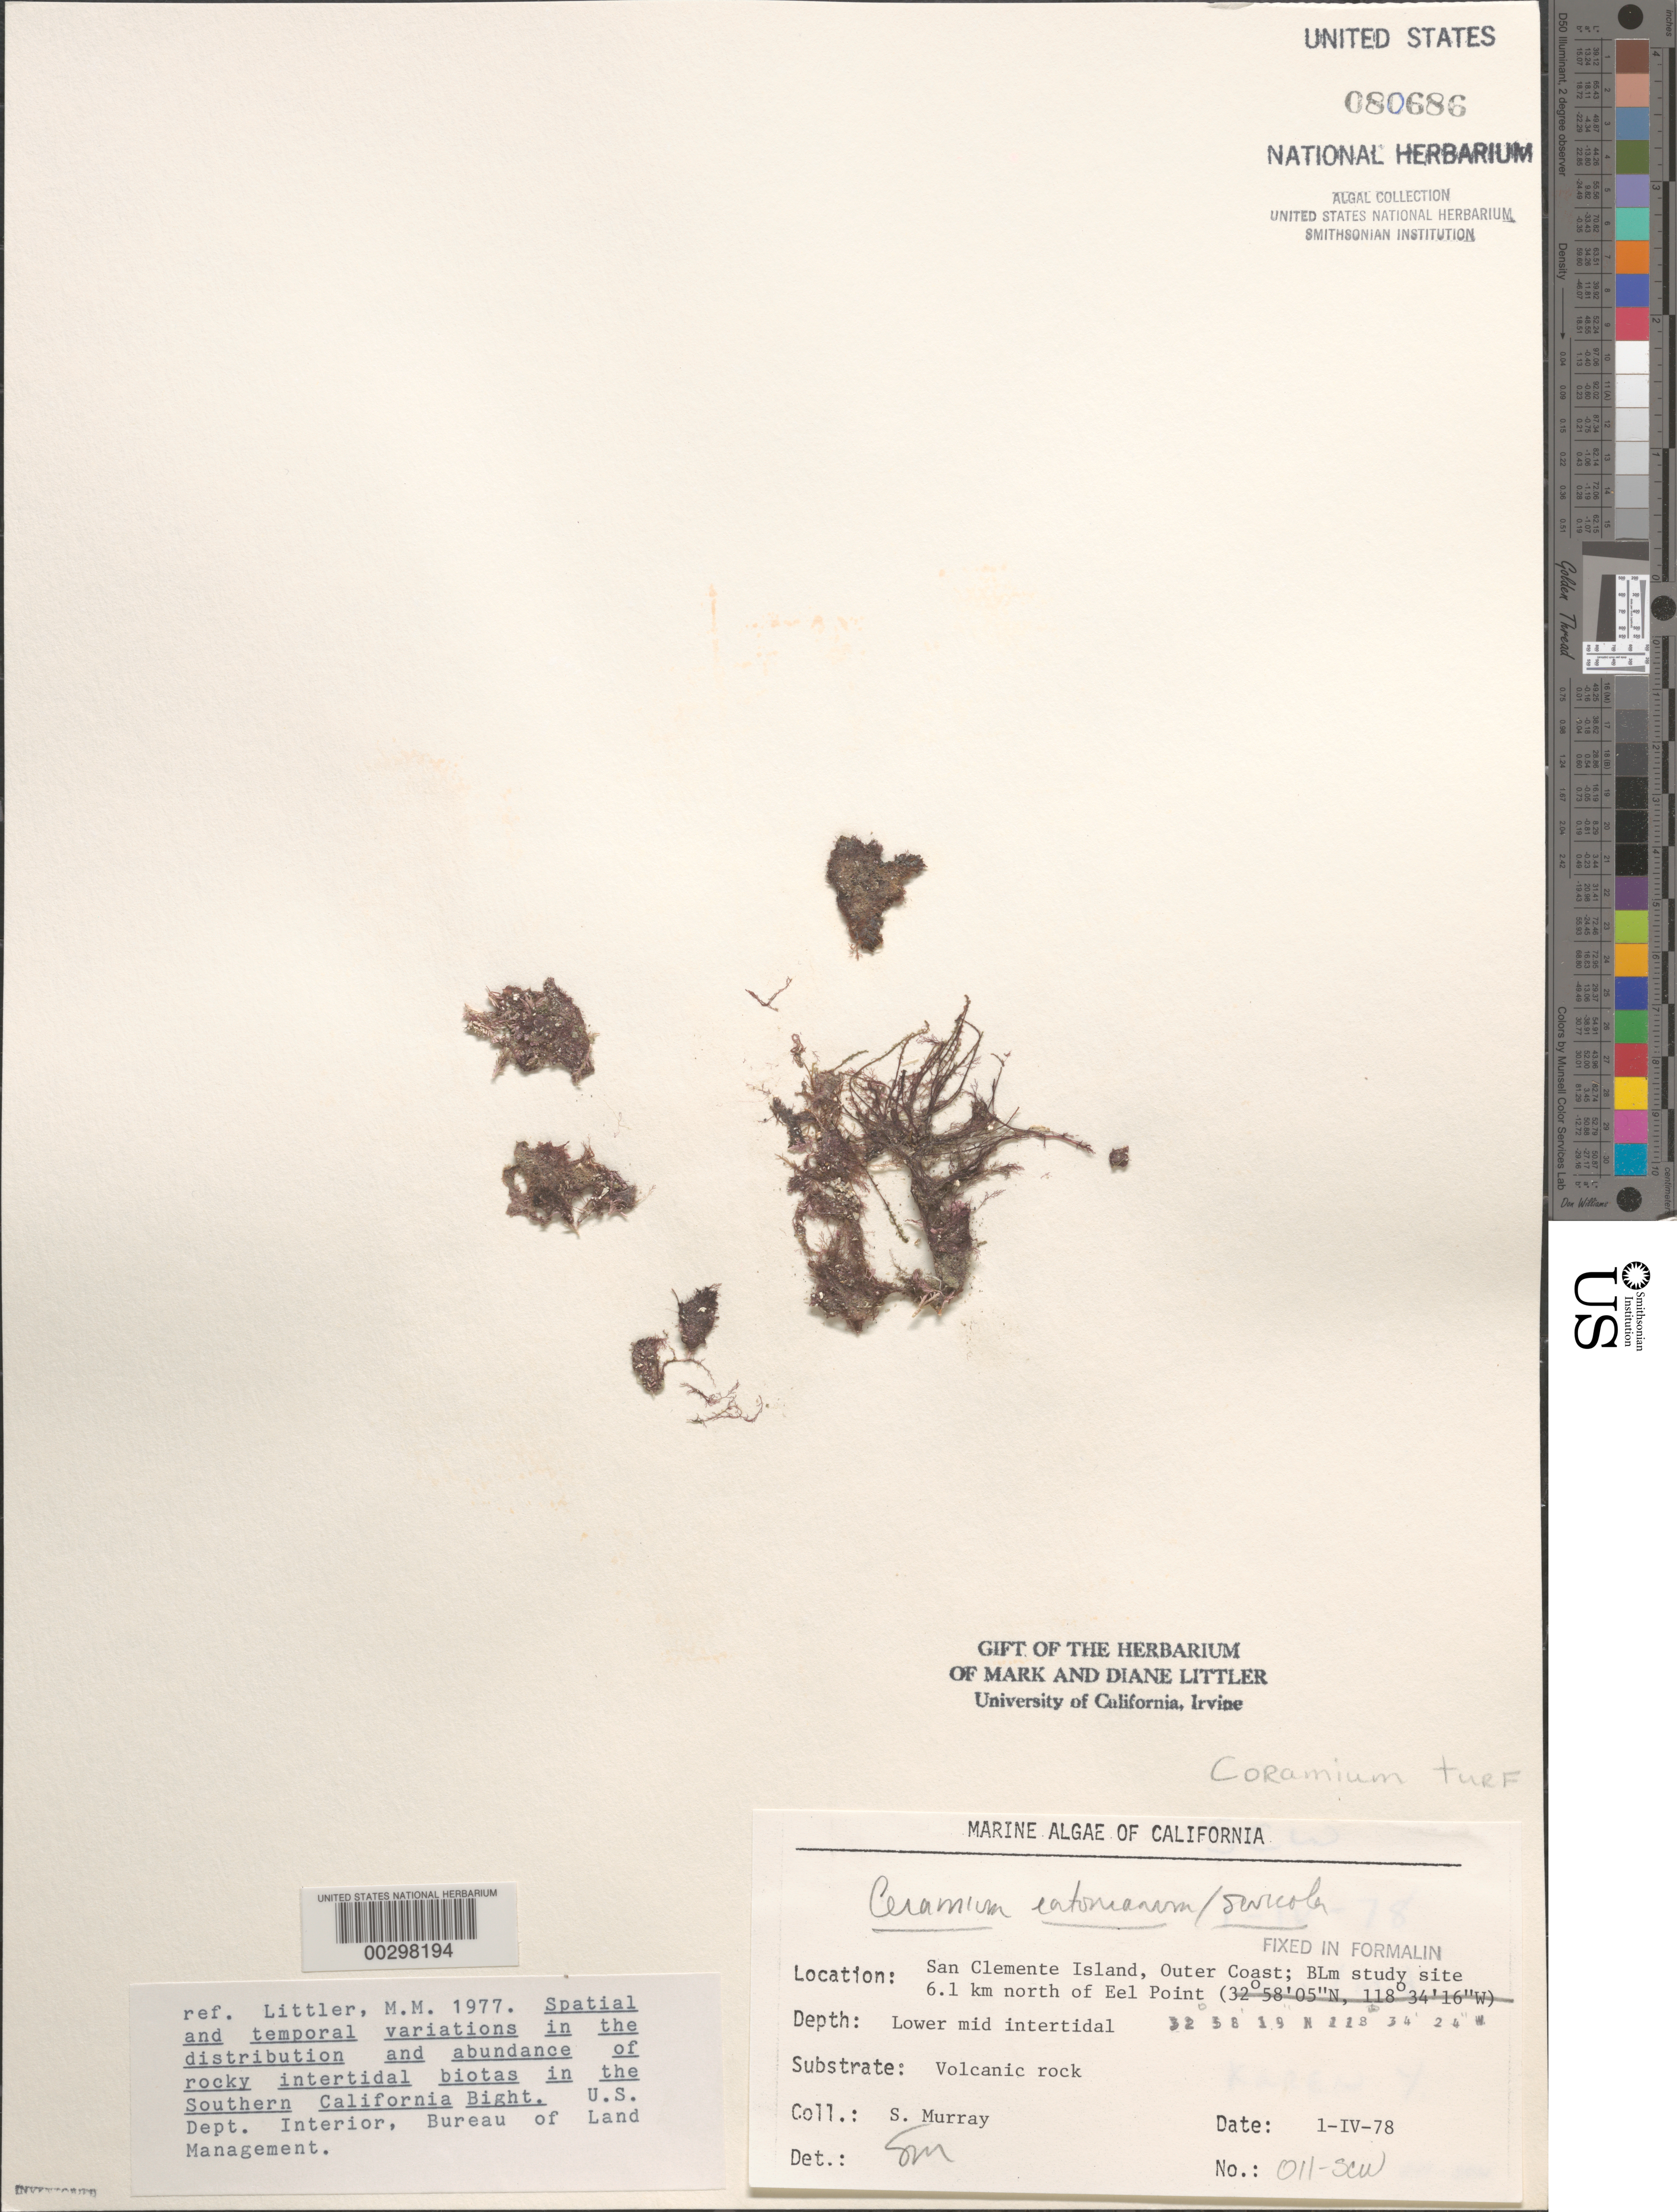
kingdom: Plantae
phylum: Rhodophyta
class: Florideophyceae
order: Ceramiales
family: Ceramiaceae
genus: Corallophila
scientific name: Corallophila eatoniana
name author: (Farl.) T.O. Cho et al.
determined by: Algae name updating Project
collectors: S. N. Murray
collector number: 011-scw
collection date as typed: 01 Apr 1978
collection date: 1978-04-01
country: United States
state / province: California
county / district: Los Angeles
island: San Clemente Island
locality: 6.1 km north of Eel Point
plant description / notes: BLM-SOCALBIGHT Rocky Intertidal Survey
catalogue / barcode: US 80686